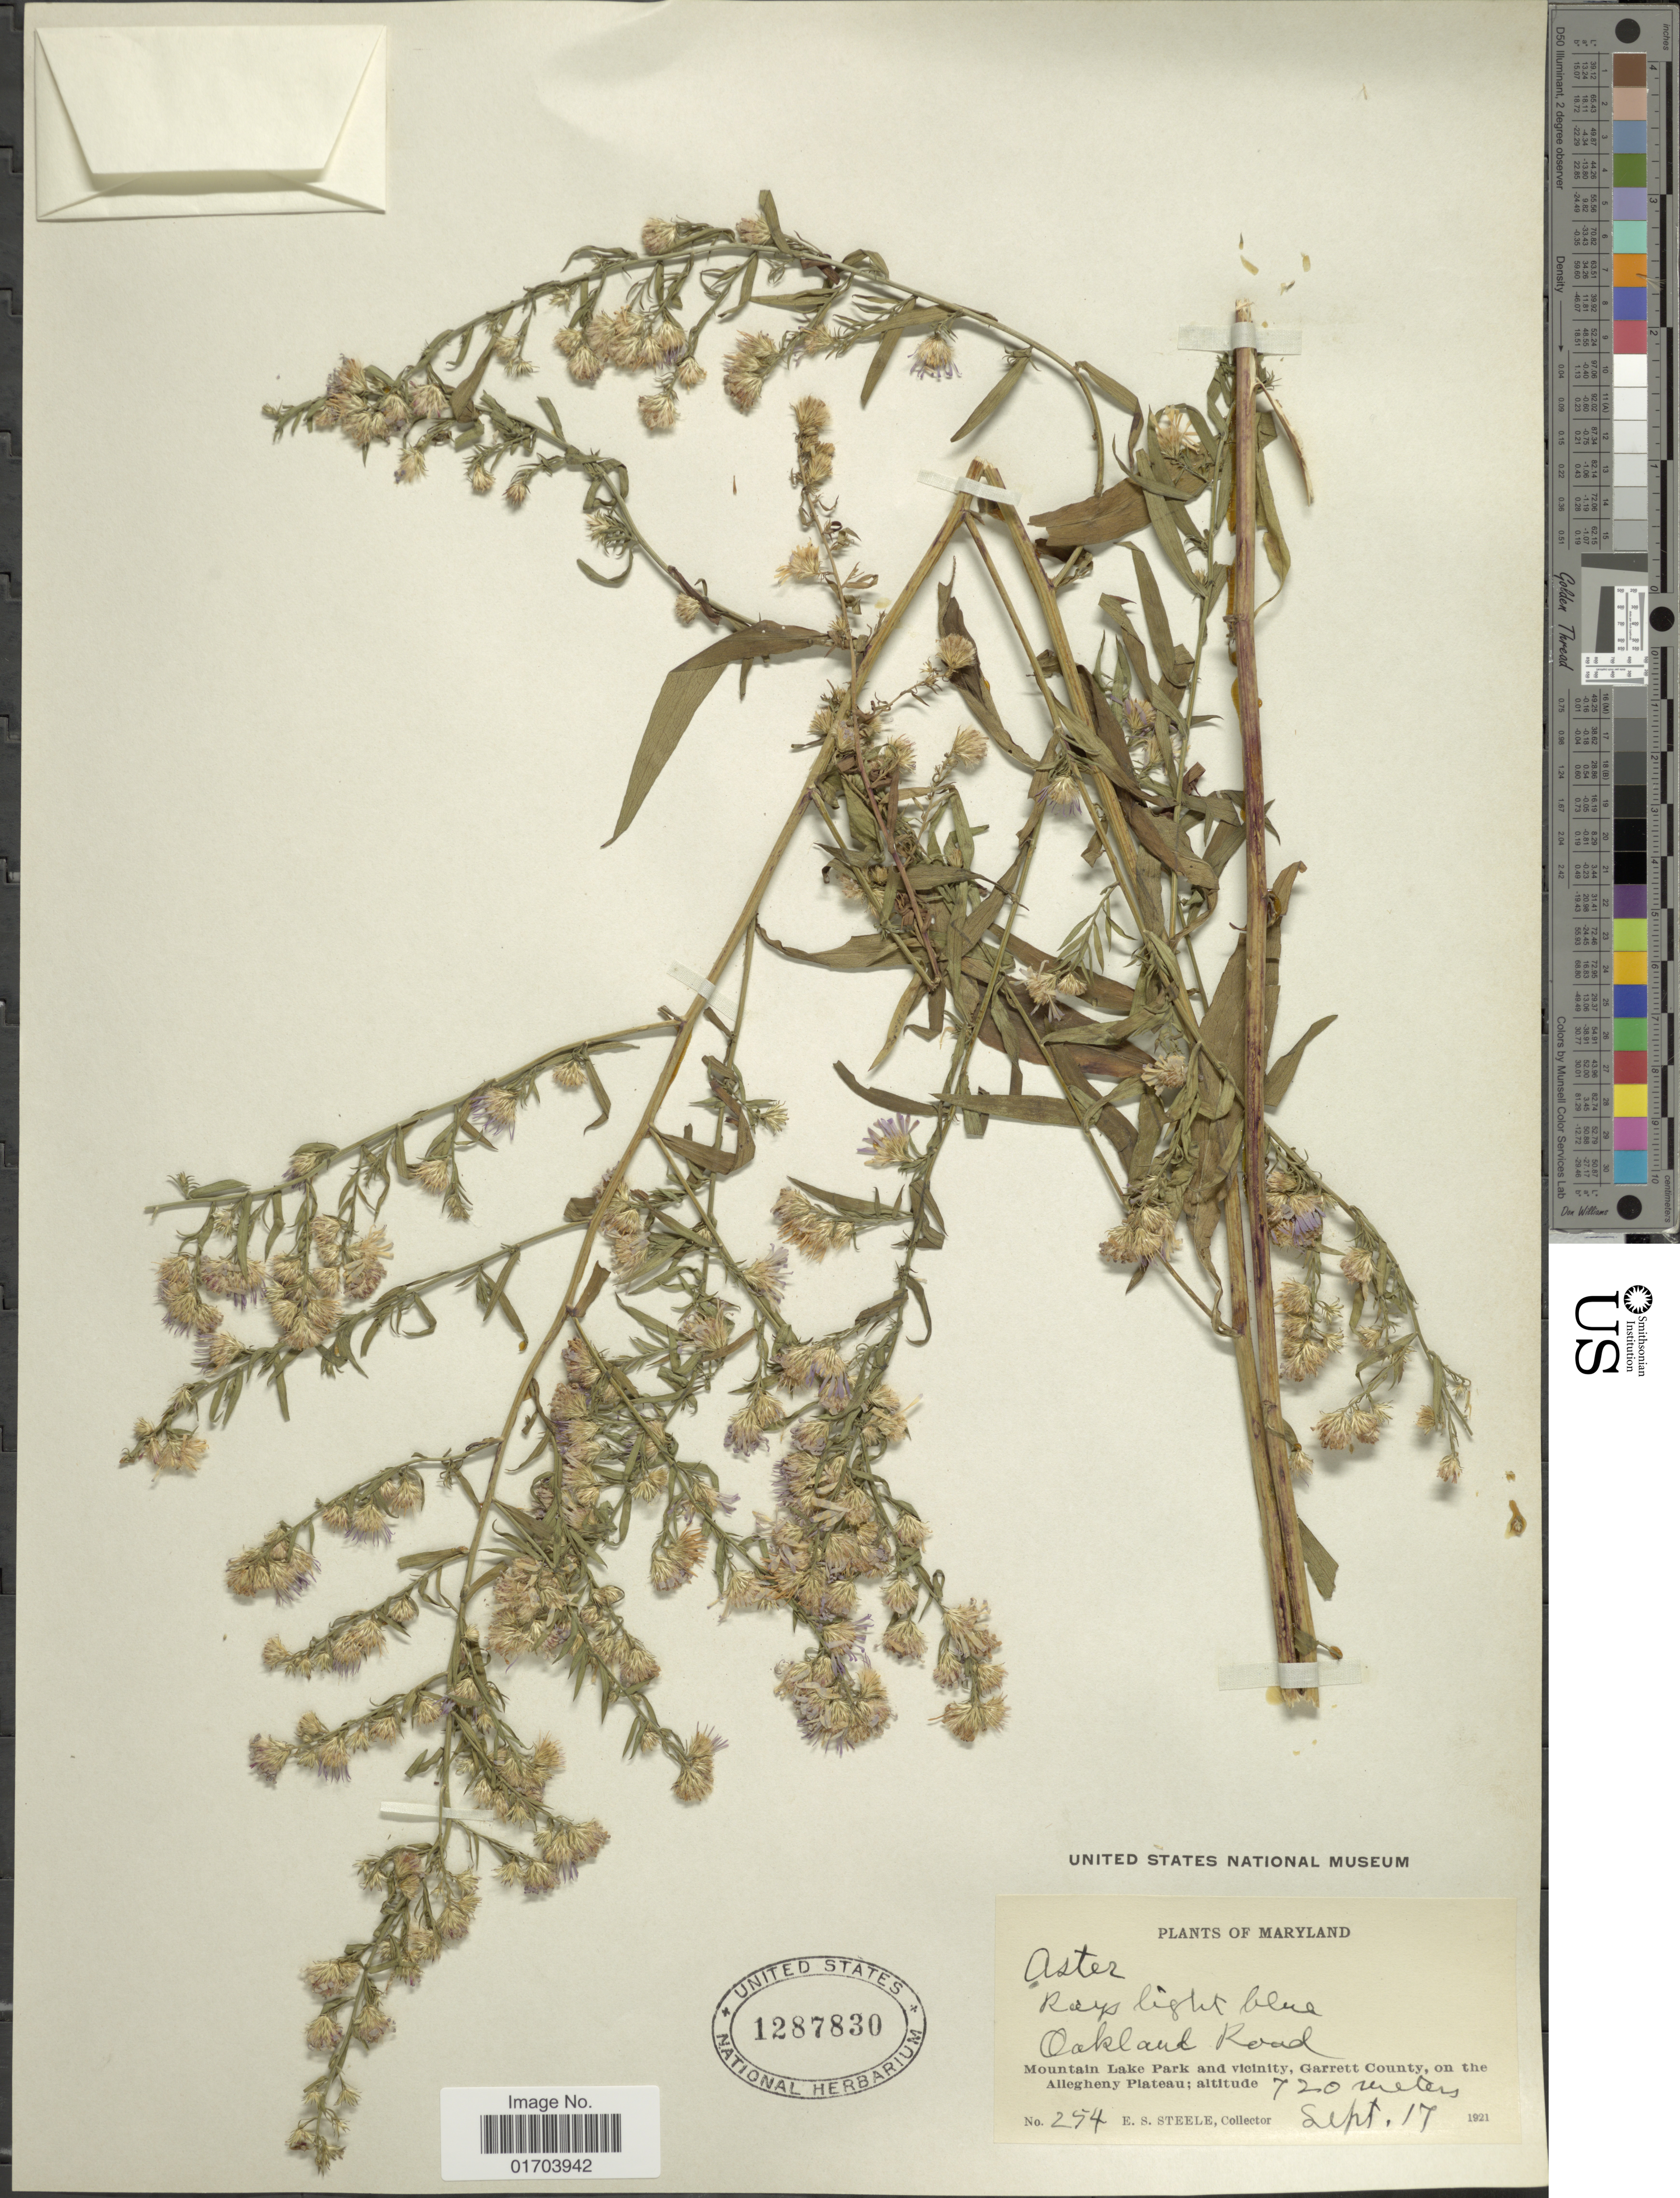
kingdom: Plantae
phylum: Tracheophyta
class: Magnoliopsida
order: Asterales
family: Asteraceae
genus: Aster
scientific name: Aster asparagoides E.S. Steele sp. nov. ined.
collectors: E. Steele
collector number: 254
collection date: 1921-09-17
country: United States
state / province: Maryland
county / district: Garrett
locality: Oakland Road, Mountain Park and vicinity, Garrett County, on the Allegheny Plateau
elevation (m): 720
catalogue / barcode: US 1287830